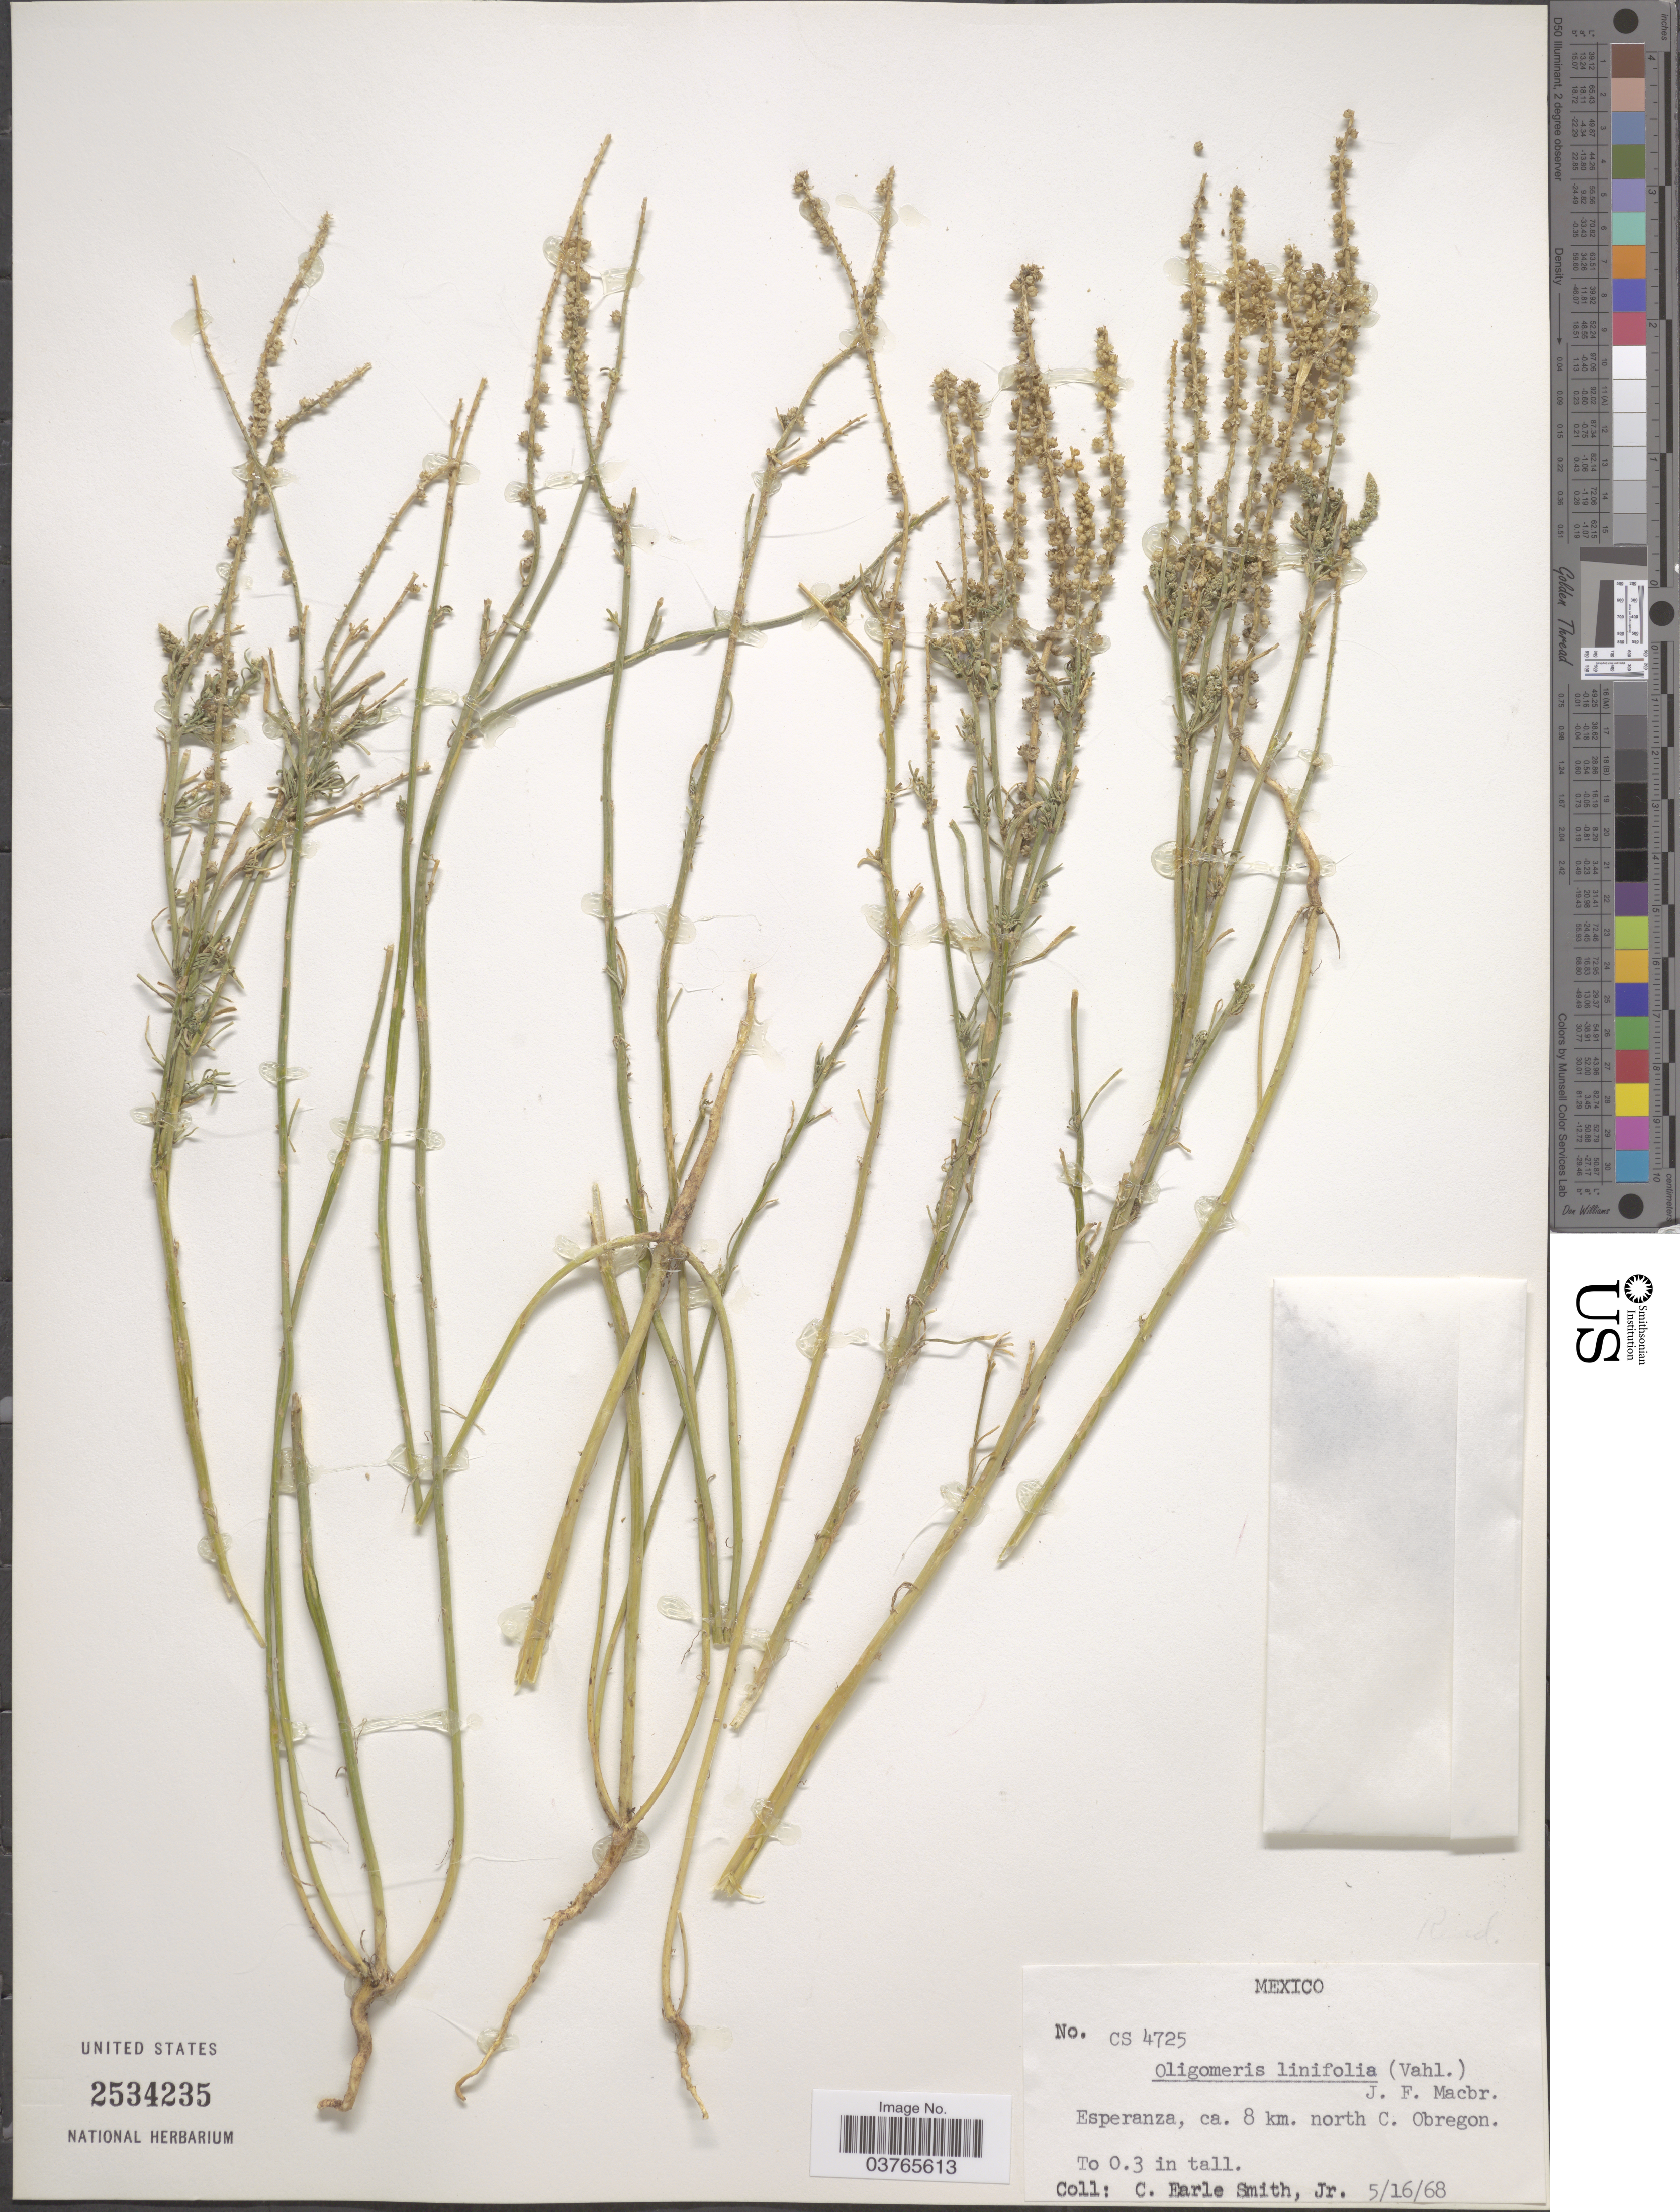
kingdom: Plantae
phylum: Tracheophyta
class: Magnoliopsida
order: Brassicales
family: Resedaceae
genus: Oligomeris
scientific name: Oligomeris linifolia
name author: (Vahl) J.F. Macbr.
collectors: C. E. Smith Jr.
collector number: CS4725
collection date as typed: Transcribed d/m/y: 16/5/68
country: Mexico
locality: Esperanza, ca. 8 km. north C. Obregon.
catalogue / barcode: US 2534235